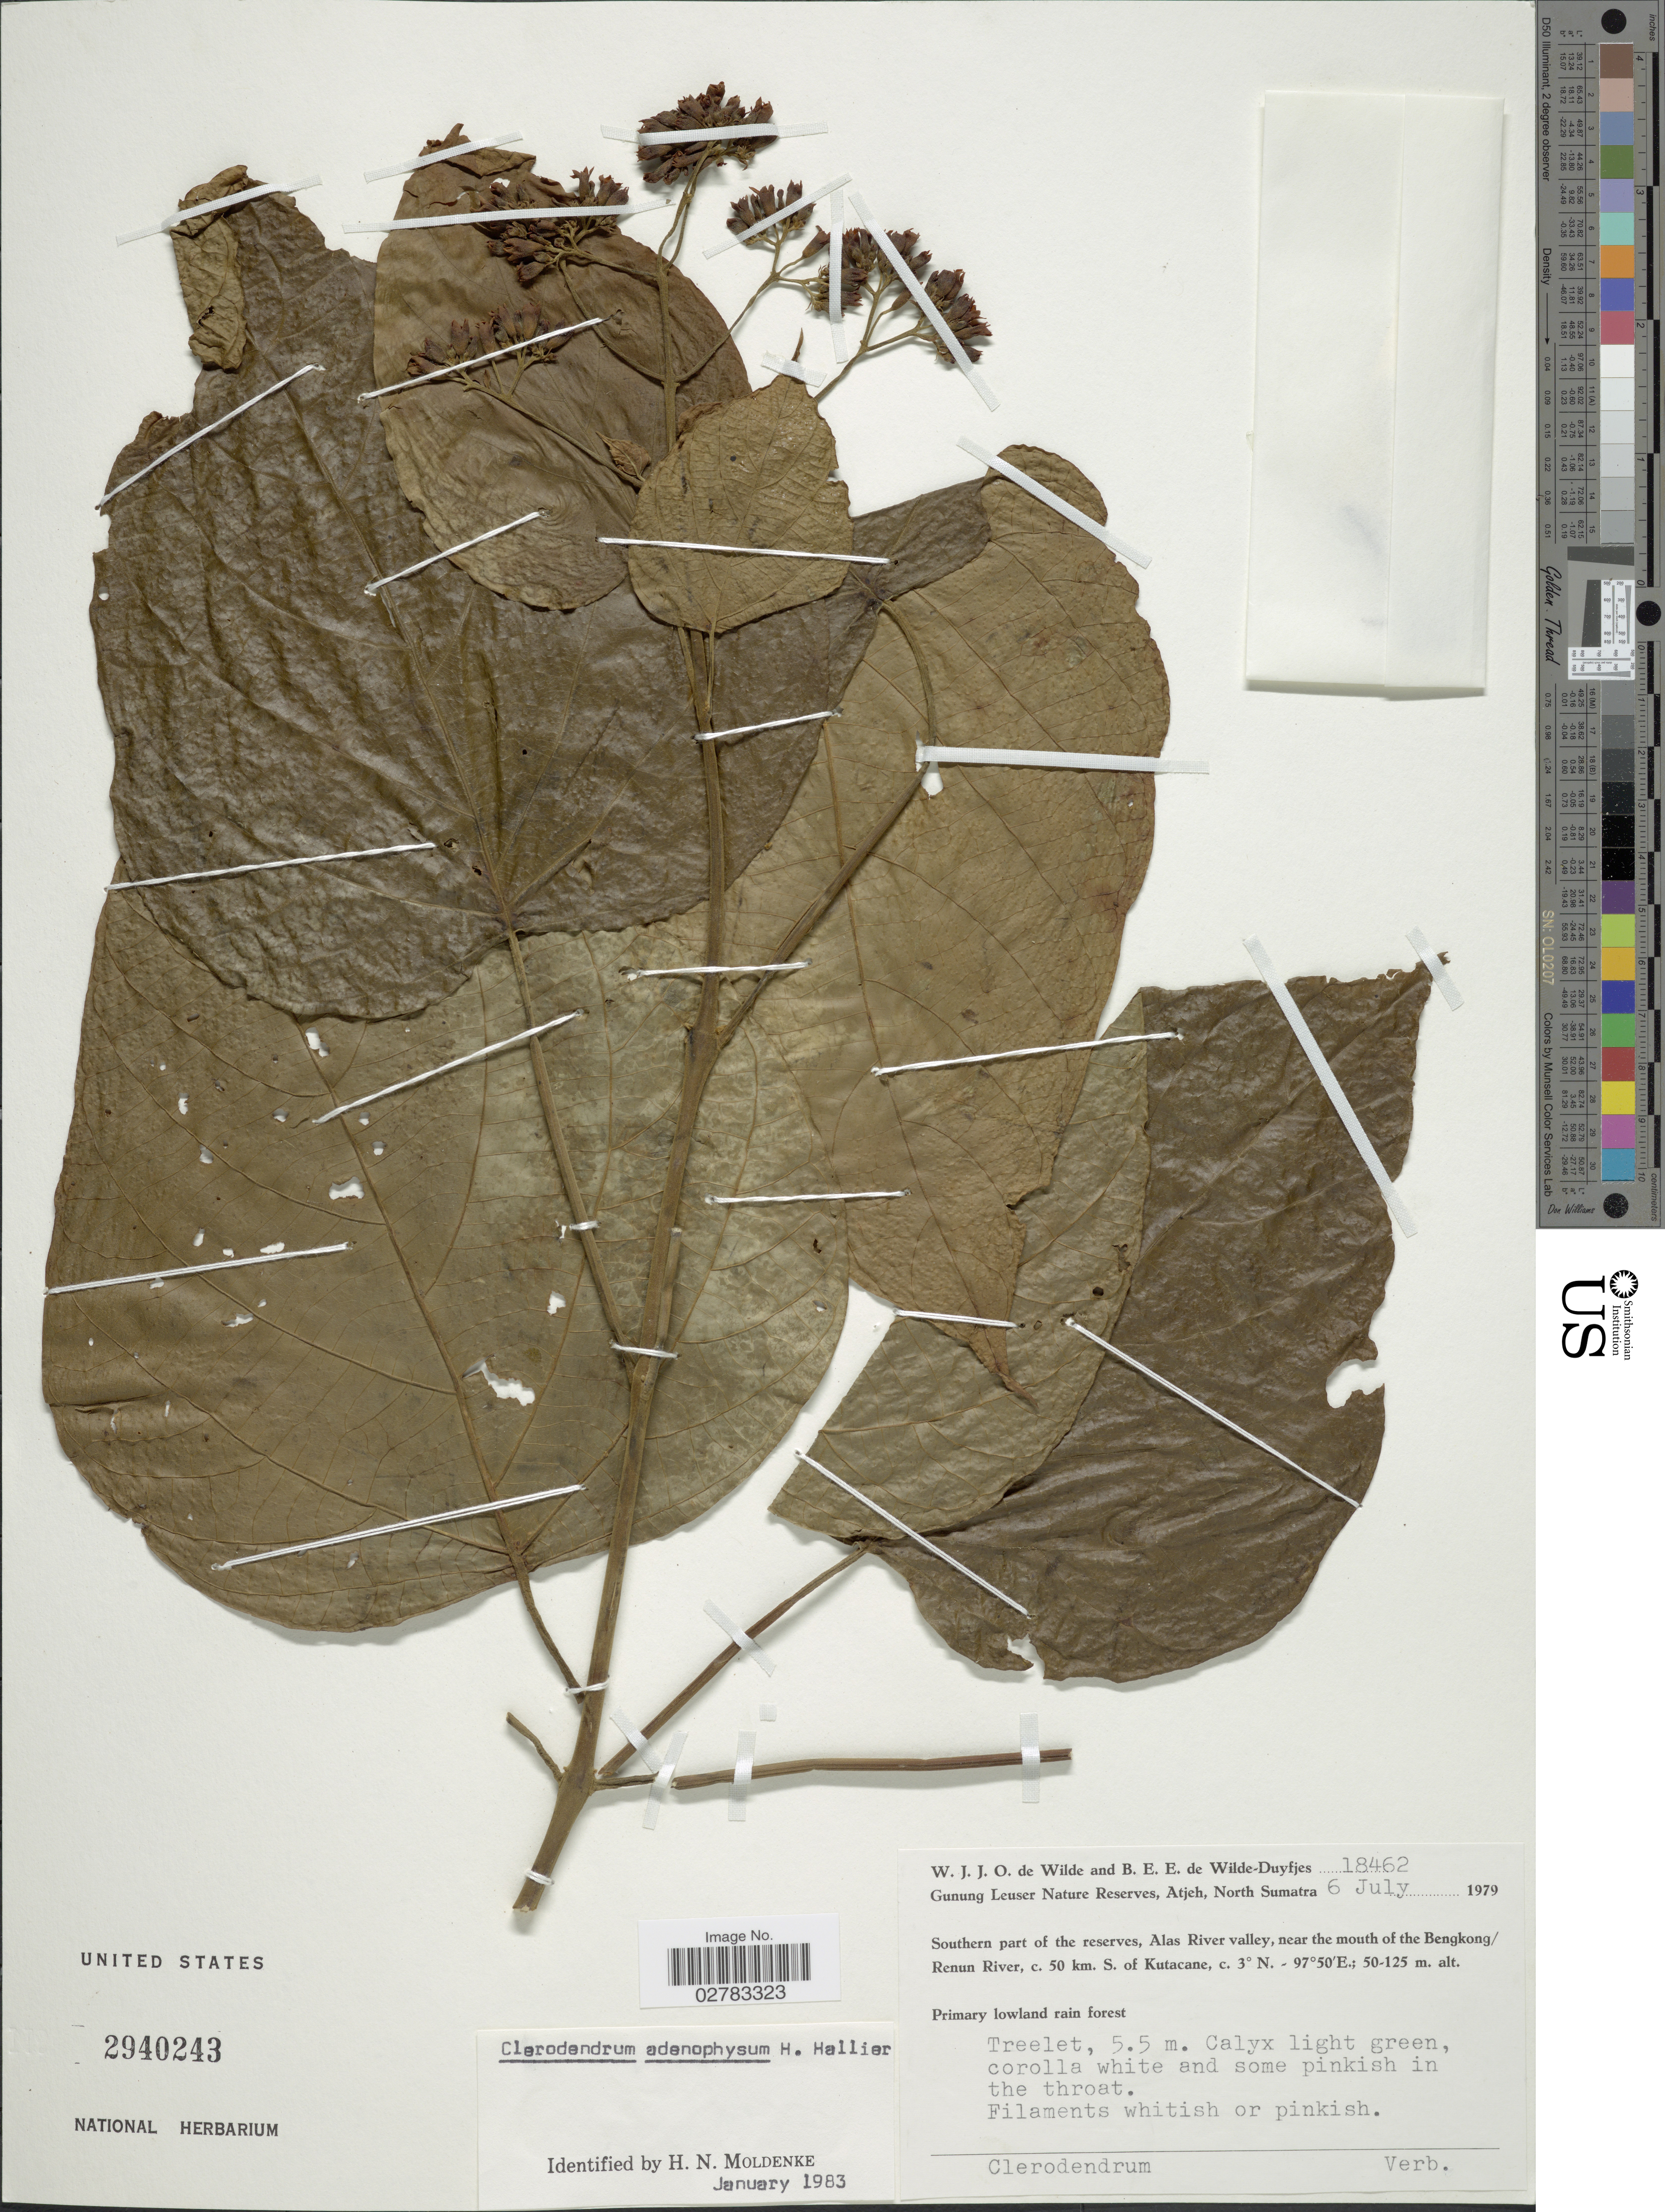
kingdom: Plantae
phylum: Tracheophyta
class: Magnoliopsida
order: Lamiales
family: Lamiaceae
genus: Clerodendrum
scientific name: Clerodendrum adenophysum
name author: Hall.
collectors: W. J. de Wilde & B. E. de Wilde-Duyfjes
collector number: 18462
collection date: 1979-07-06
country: Indonesia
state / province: Sumatra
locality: Gunung Leuser Nature Reserves, Atjeh, North Sumatra, Southern part of the reserves, Alas River valley, near the mouth of the Bengkong/ Renun River, c. 50 km S. of Kutacane.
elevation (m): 50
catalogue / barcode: US 2940243